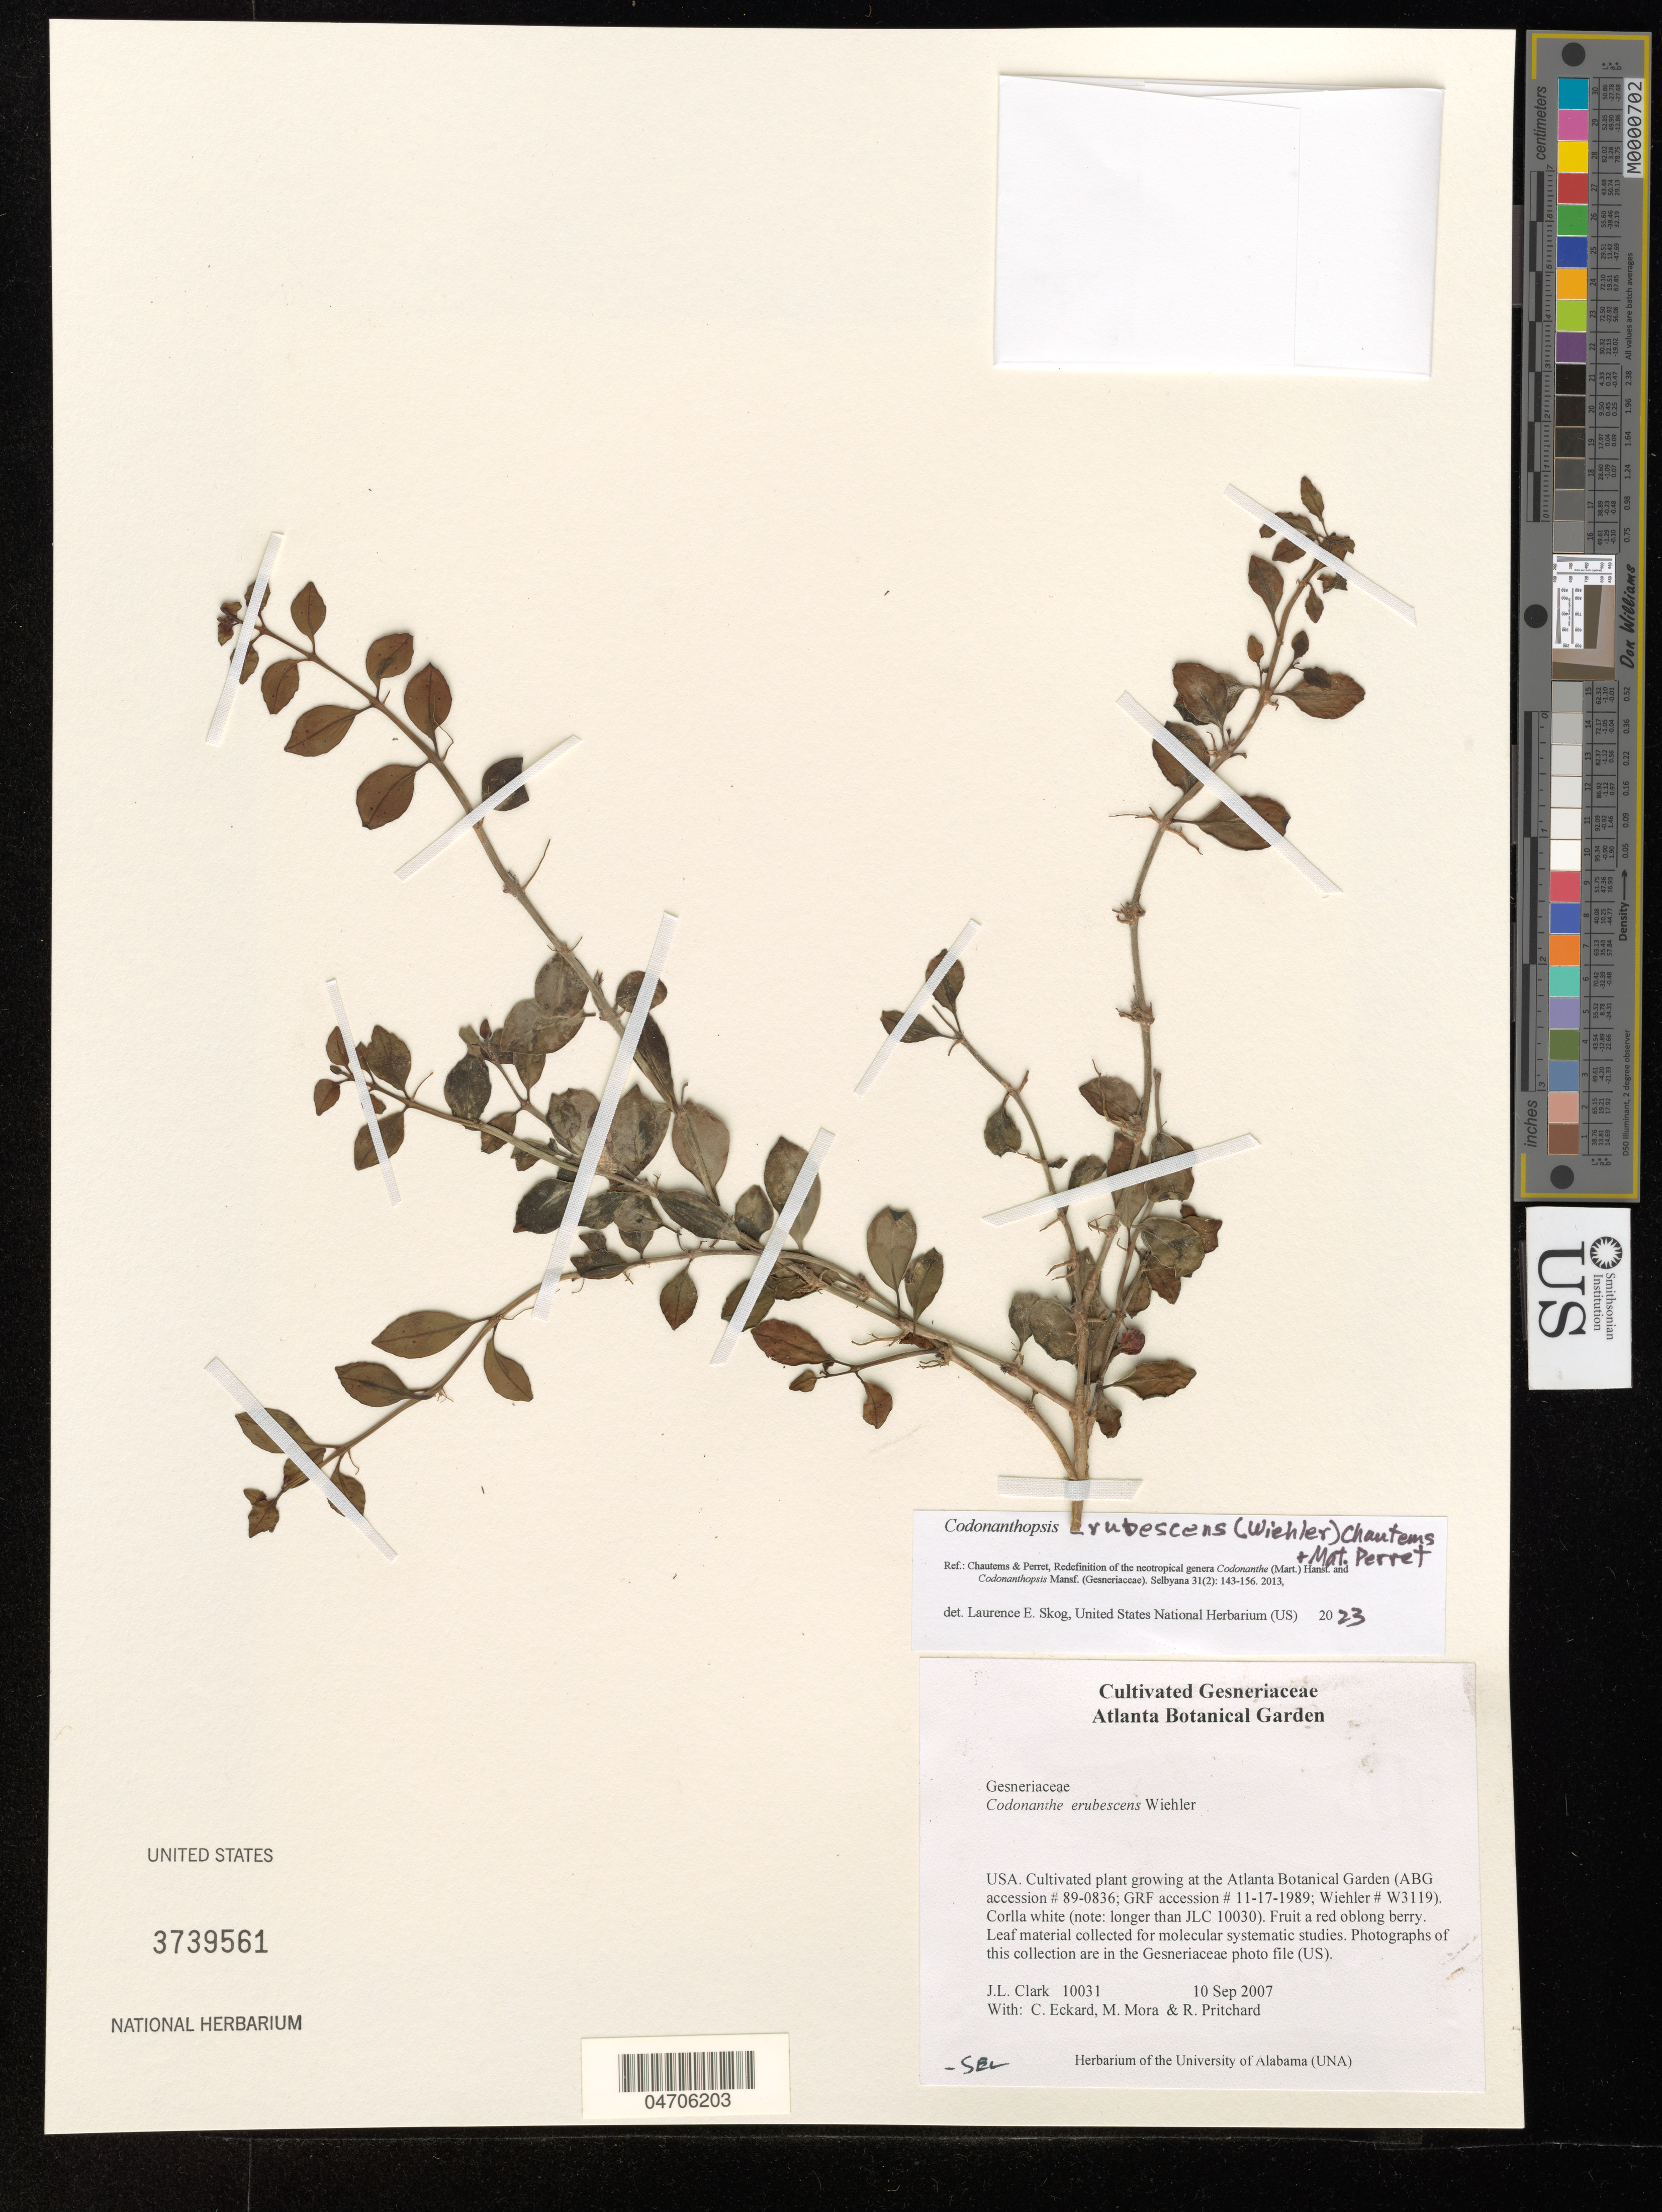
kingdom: Plantae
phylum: Tracheophyta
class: Magnoliopsida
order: Lamiales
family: Gesneriaceae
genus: Codonanthopsis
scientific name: Codonanthopsis erubescens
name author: (Wiehler) Chautems & Mat.Perret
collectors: J. L. Clark, C. Eckard, M. Mora & R. Pritchard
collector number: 10031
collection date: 2007-09-10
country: United States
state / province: Georgia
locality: At the Atlanta Botanical Garden (ABG accession # 89-0836; GRF accession # 11-17-1989; Wiehler # W3119).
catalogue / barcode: US 3739561